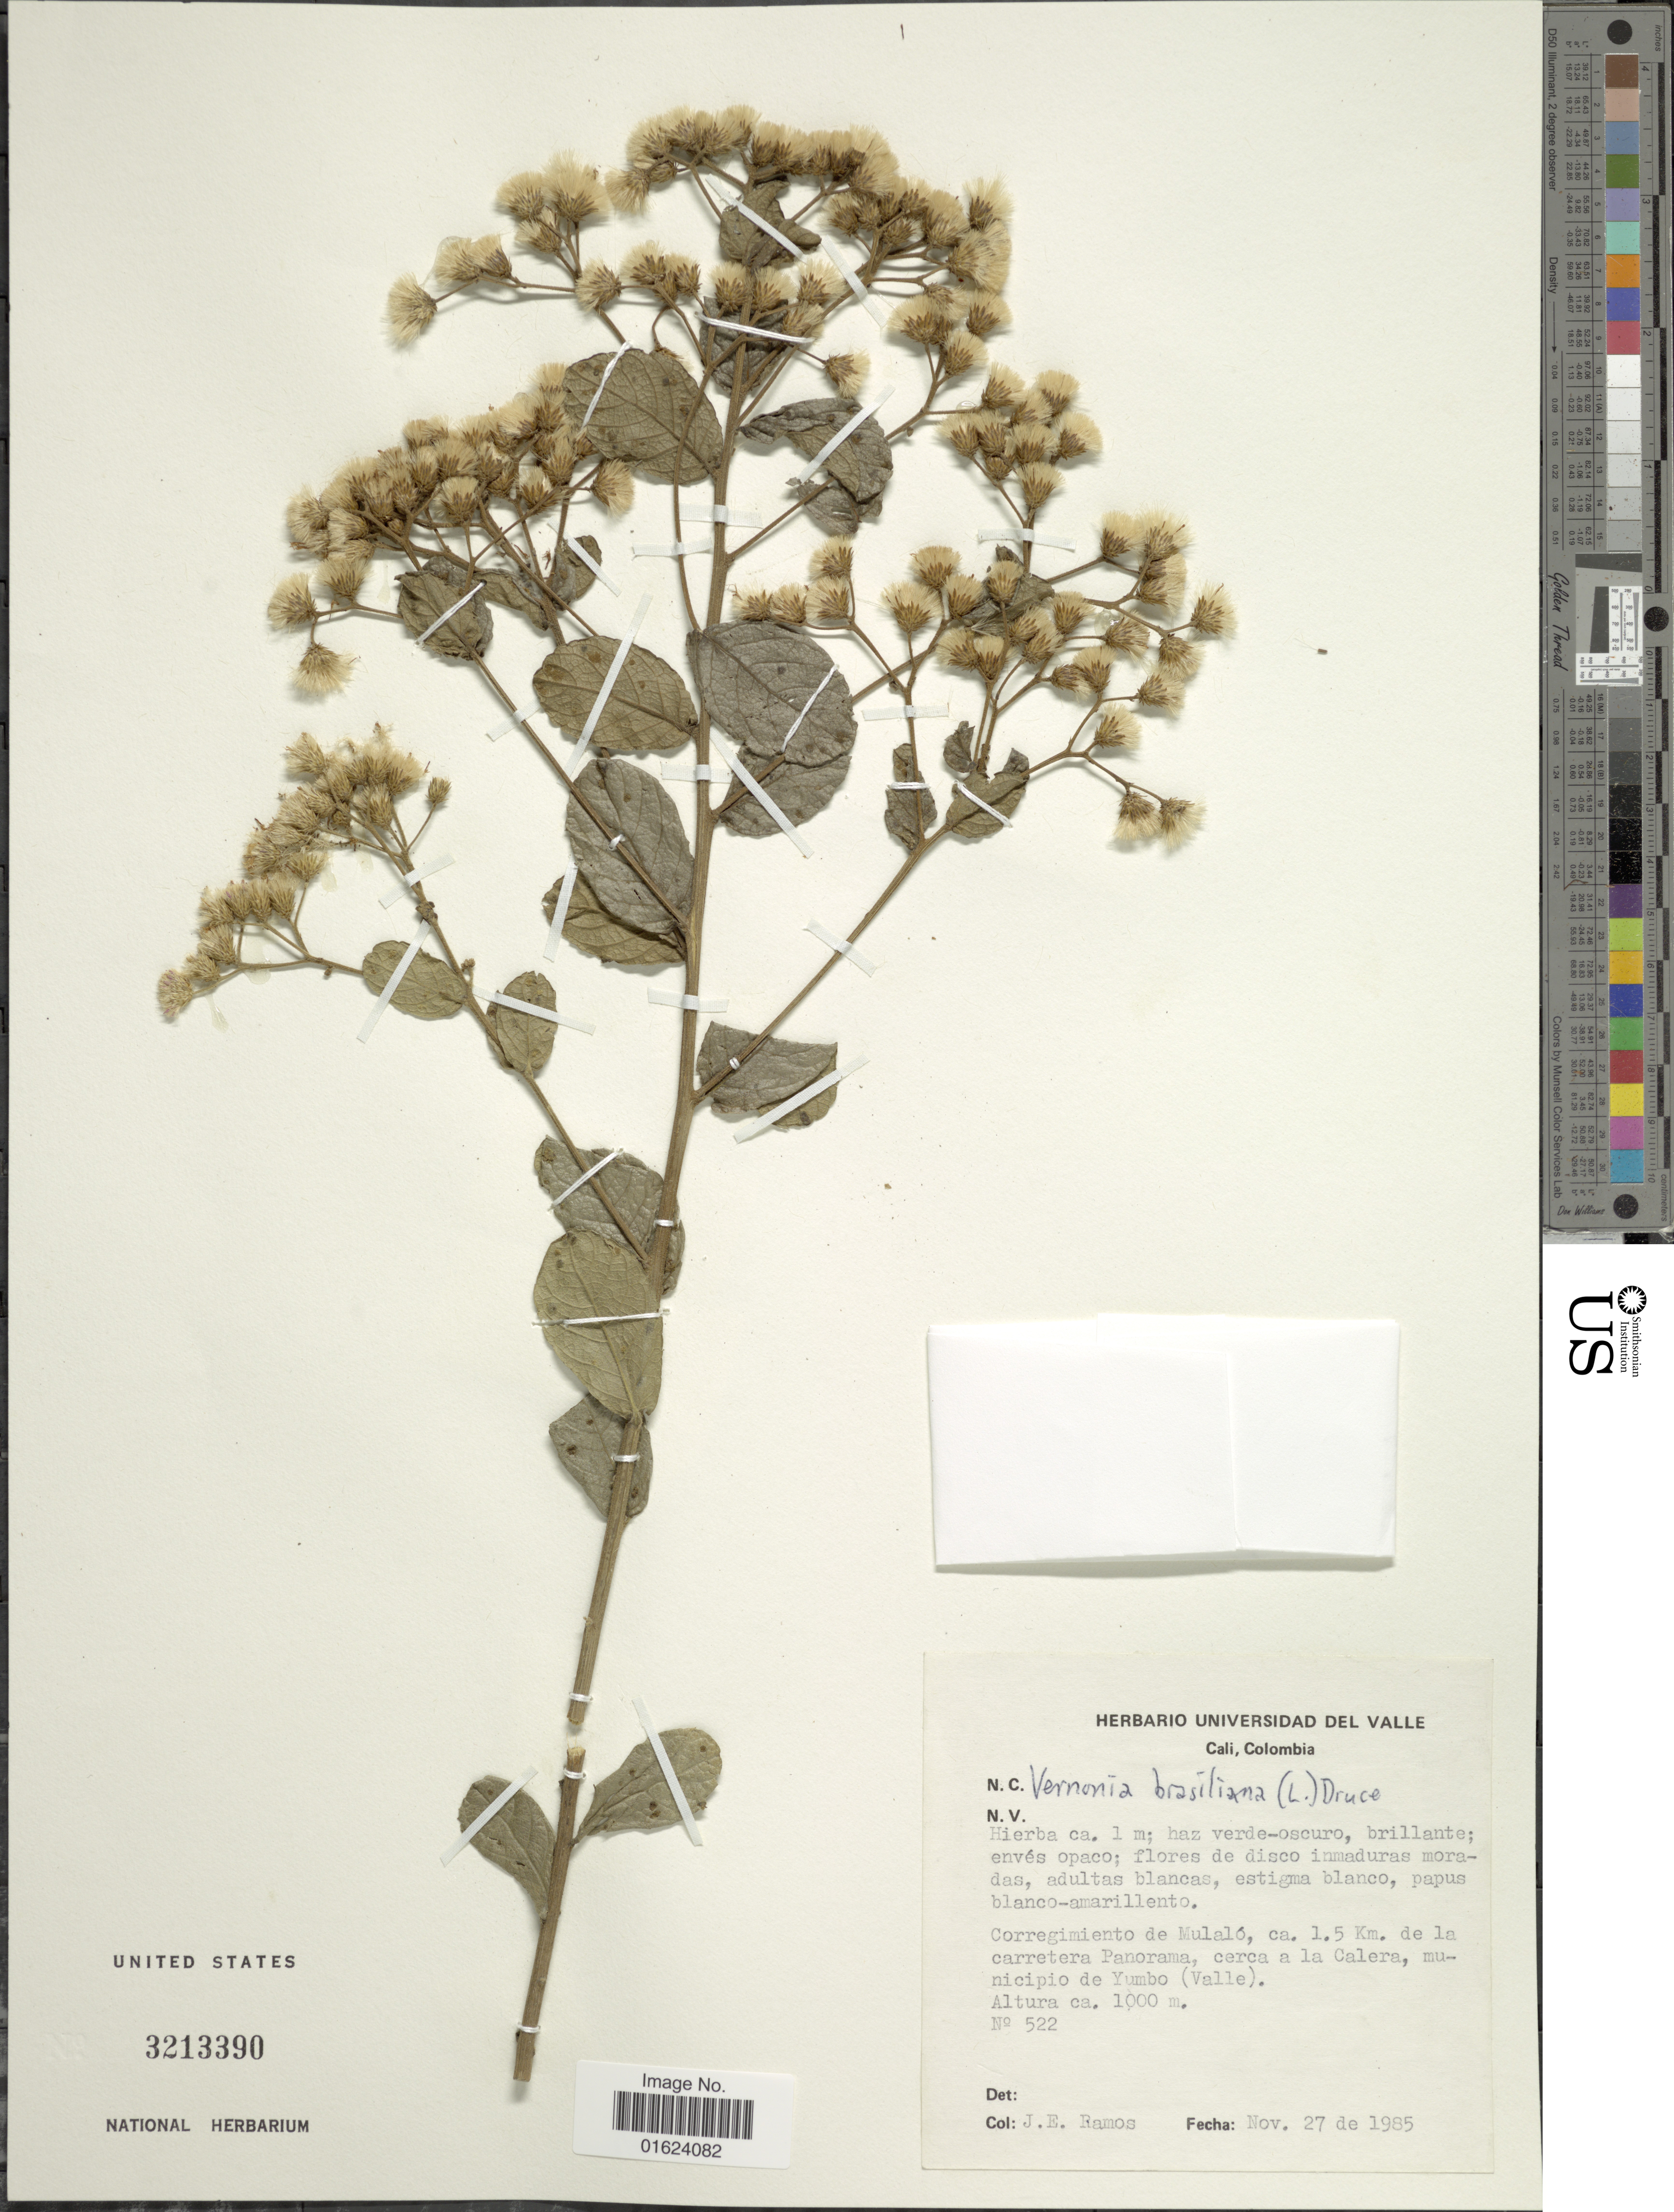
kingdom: Plantae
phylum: Tracheophyta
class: Magnoliopsida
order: Asterales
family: Asteraceae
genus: Vernonia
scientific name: Vernonia brasiliana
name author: (L.) Druce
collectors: J. E. Ramos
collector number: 522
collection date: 1985-11-27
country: Colombia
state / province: Valle del Cauca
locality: Corregimiento de Mulalo, ca. 1.5 Km. de la carretera Panorama, cerca a la Calera, muncipio de Yumbo (Valle).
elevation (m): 1000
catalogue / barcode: US 3213390